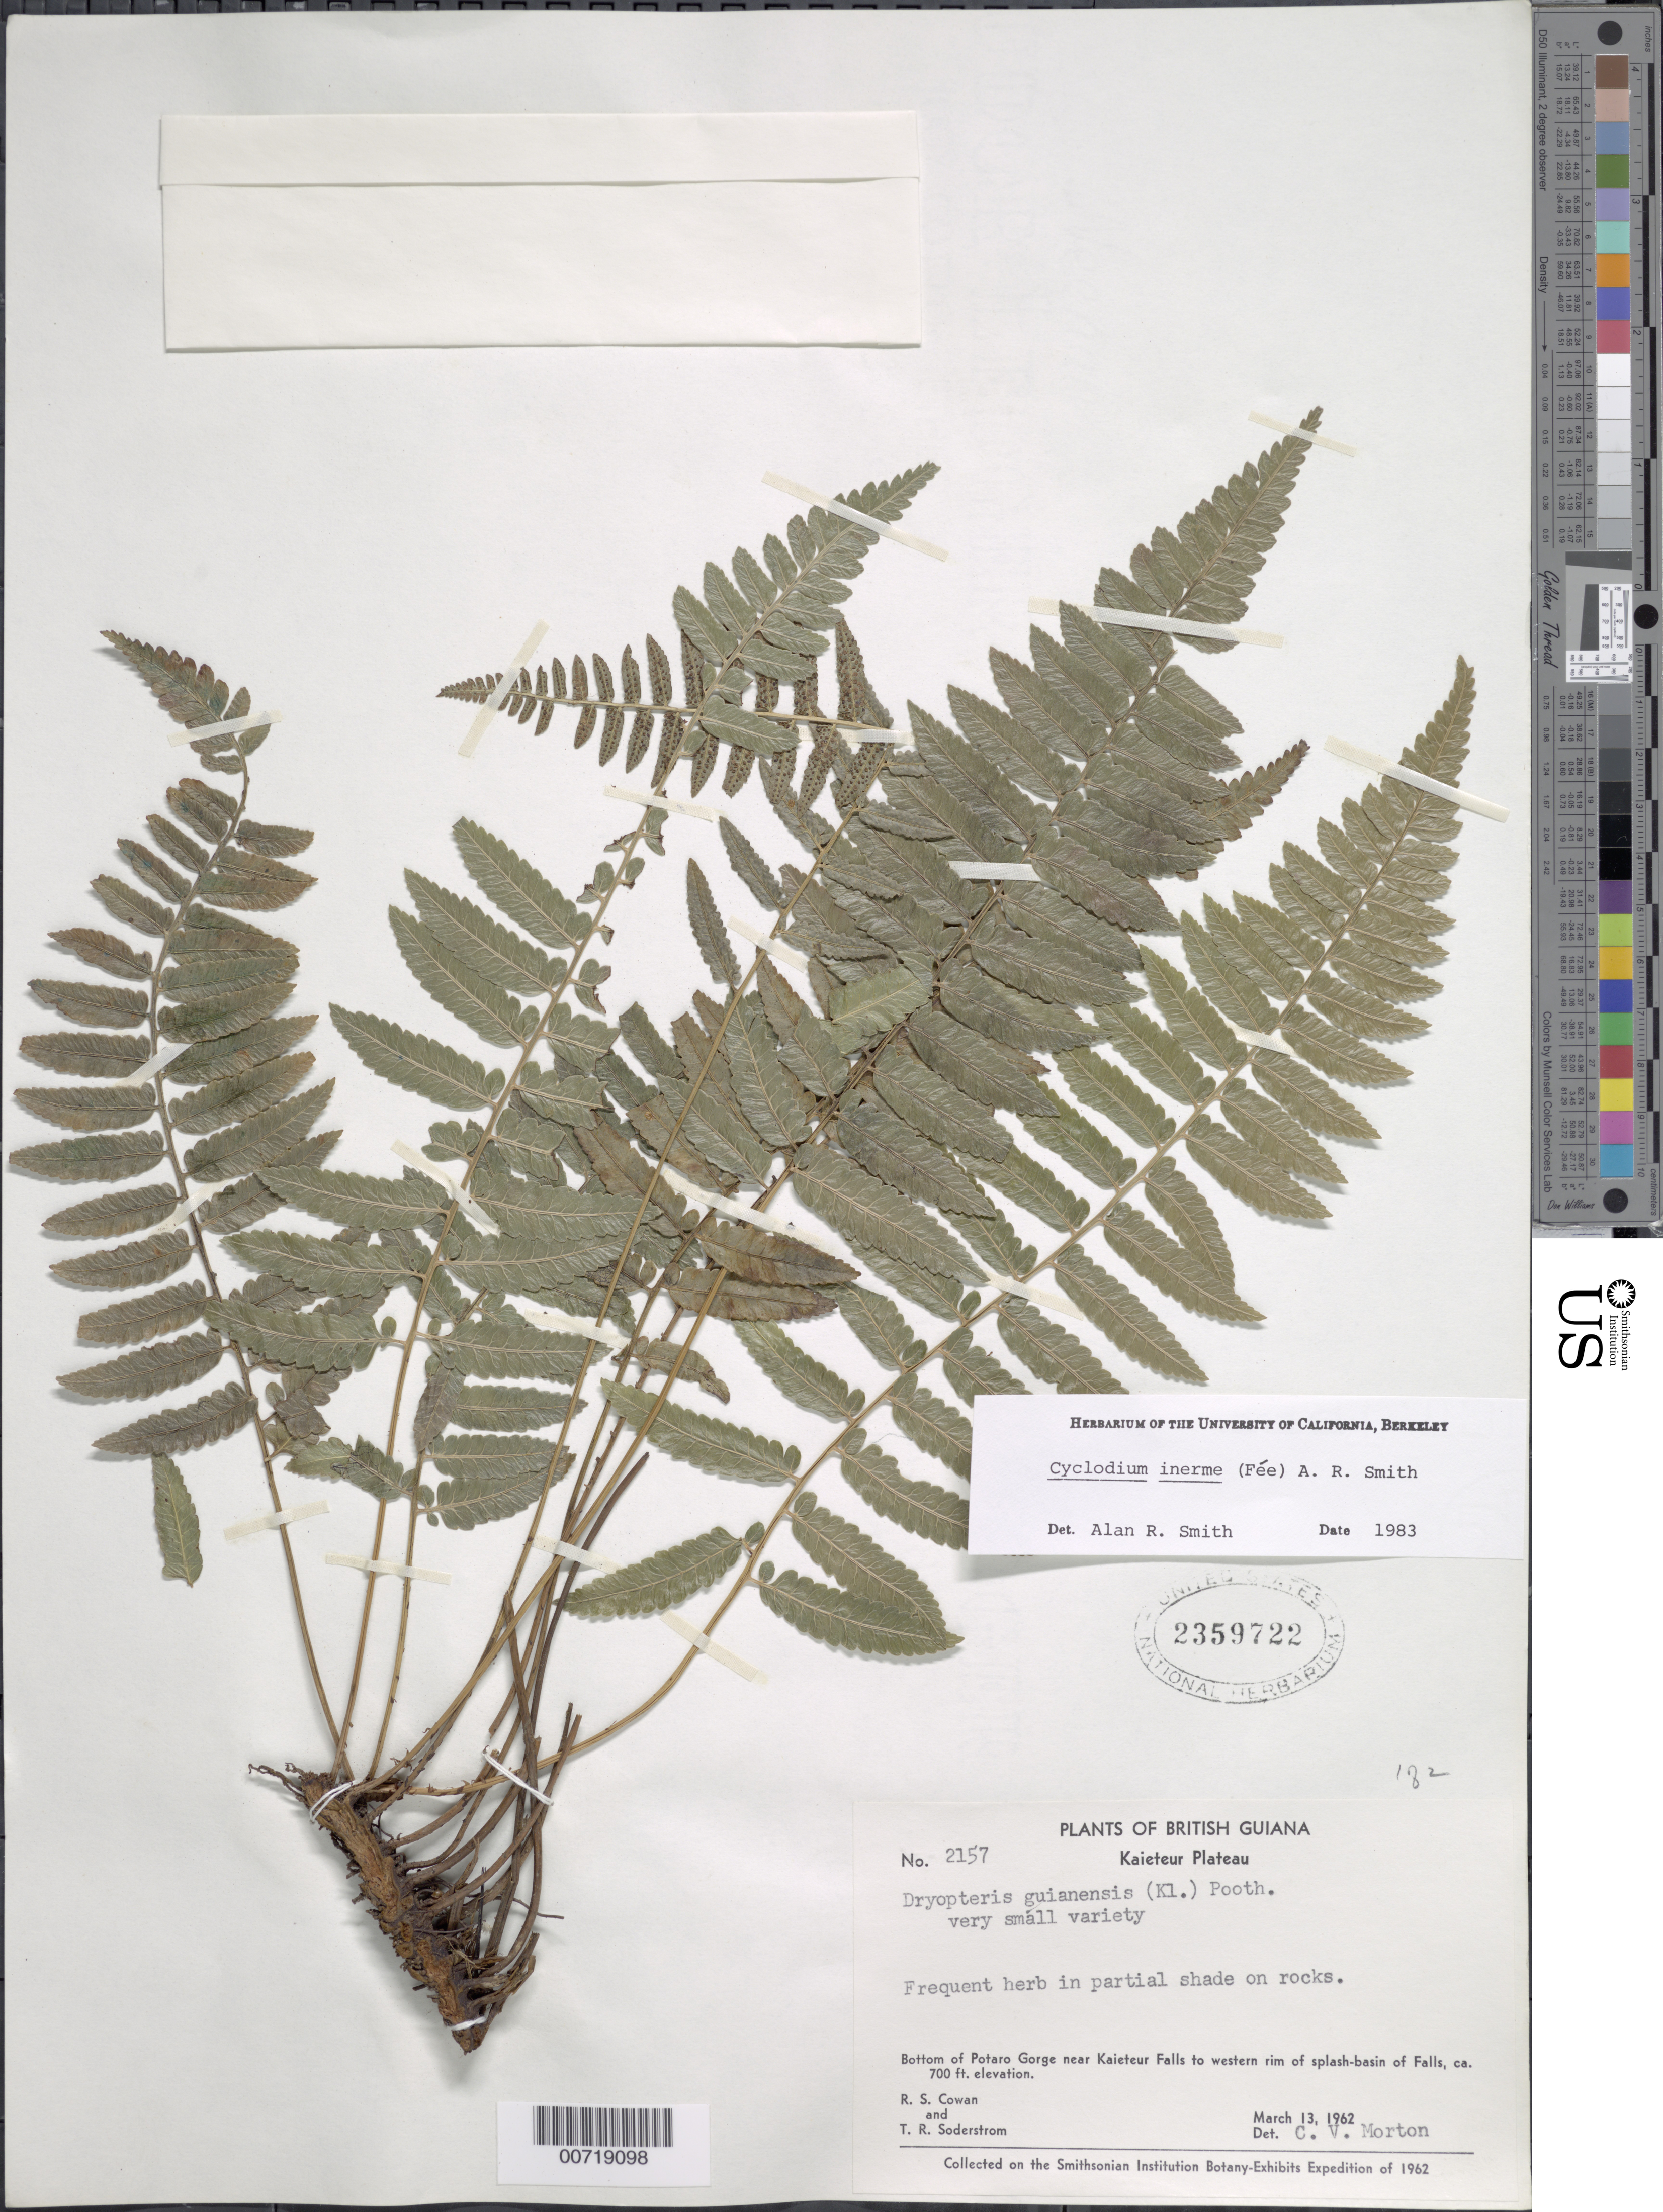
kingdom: Plantae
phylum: Tracheophyta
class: Polypodiopsida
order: Polypodiales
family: Dryopteridaceae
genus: Cyclodium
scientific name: Cyclodium inerme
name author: (Fée) A.R. Sm.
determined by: Smith, Alan R., (UC)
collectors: R. S. Cowan & T. R. Soderstrom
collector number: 2157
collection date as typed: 13-Mar-62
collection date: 1962-03-13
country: Guyana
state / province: Potaro-Siparuni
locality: Kaieteur Plateau, Potaro Gorge, near Kaieteur Falls to western rim of splash-basin of falls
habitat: Partial shade, on rocks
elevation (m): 427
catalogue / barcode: US 2359722